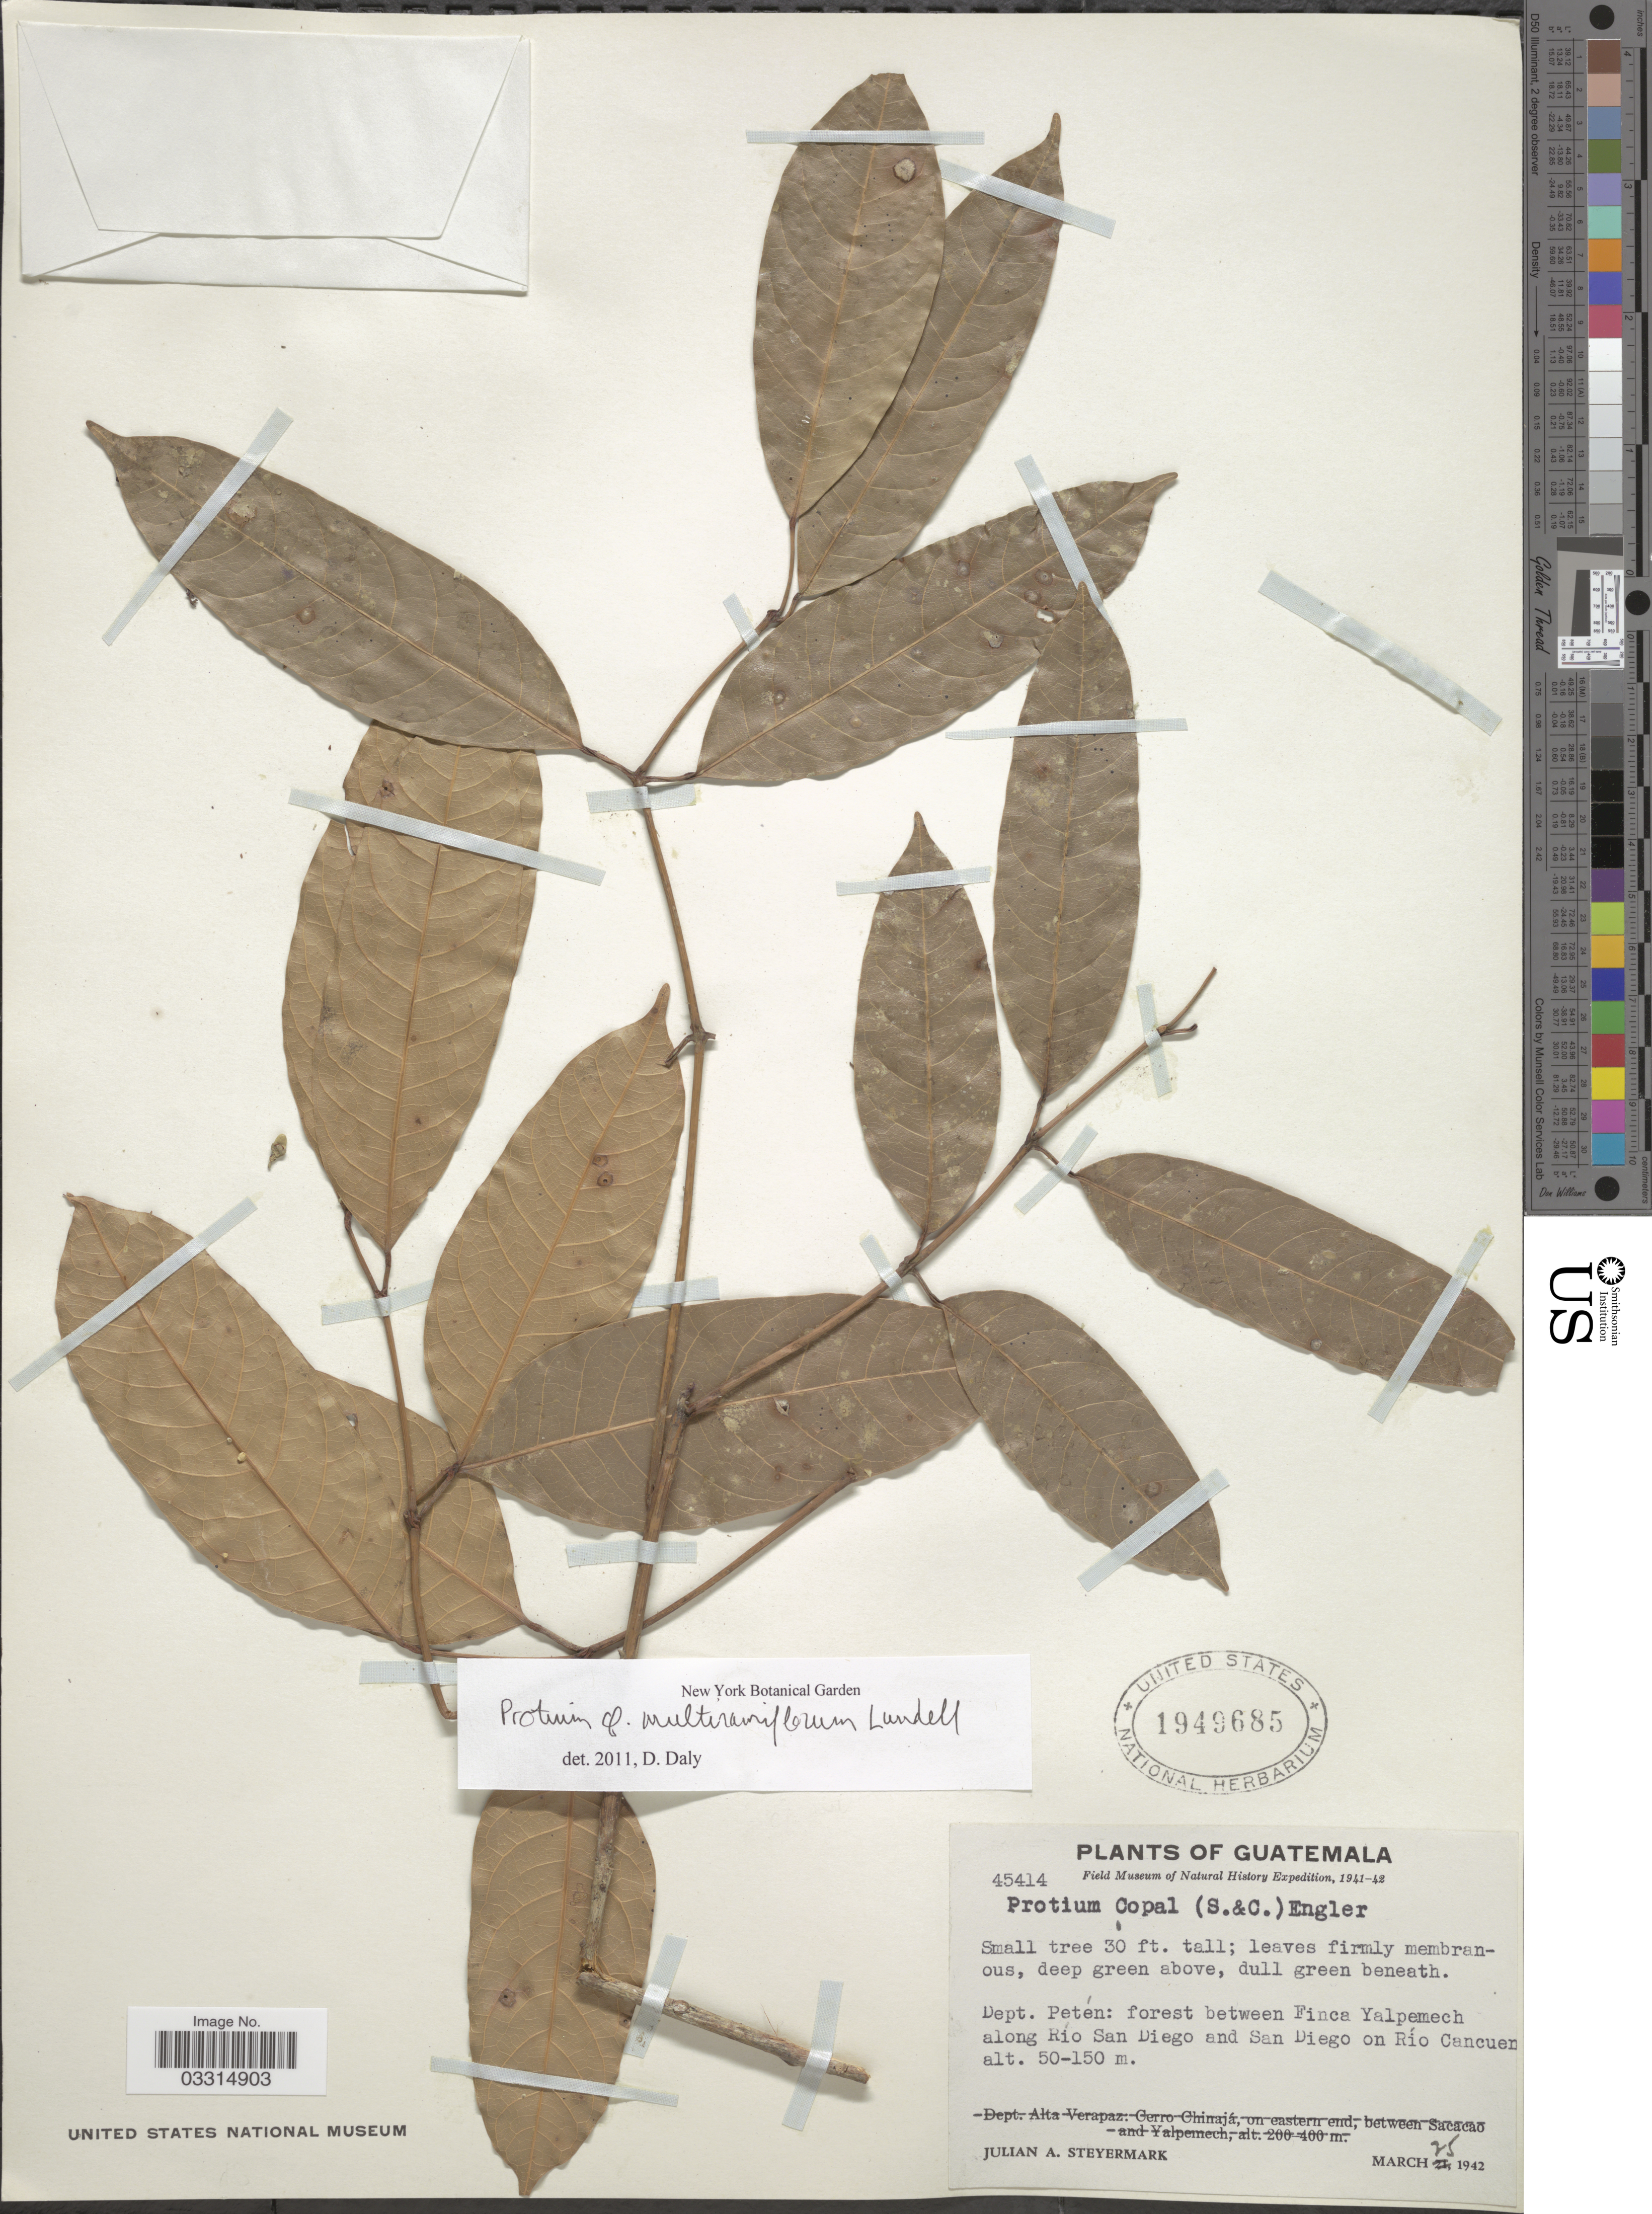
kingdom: Plantae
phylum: Tracheophyta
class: Magnoliopsida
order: Sapindales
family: Burseraceae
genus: Protium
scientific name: Protium multiramiflorum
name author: Lundell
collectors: J. Steyermark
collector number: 45414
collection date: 1942-03-25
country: Guatemala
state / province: El Petén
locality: Dept. Petén: forest between Finca Yalpemech along Río San Diego and San Diego on Río Cancuen.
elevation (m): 50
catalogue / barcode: US 1949685